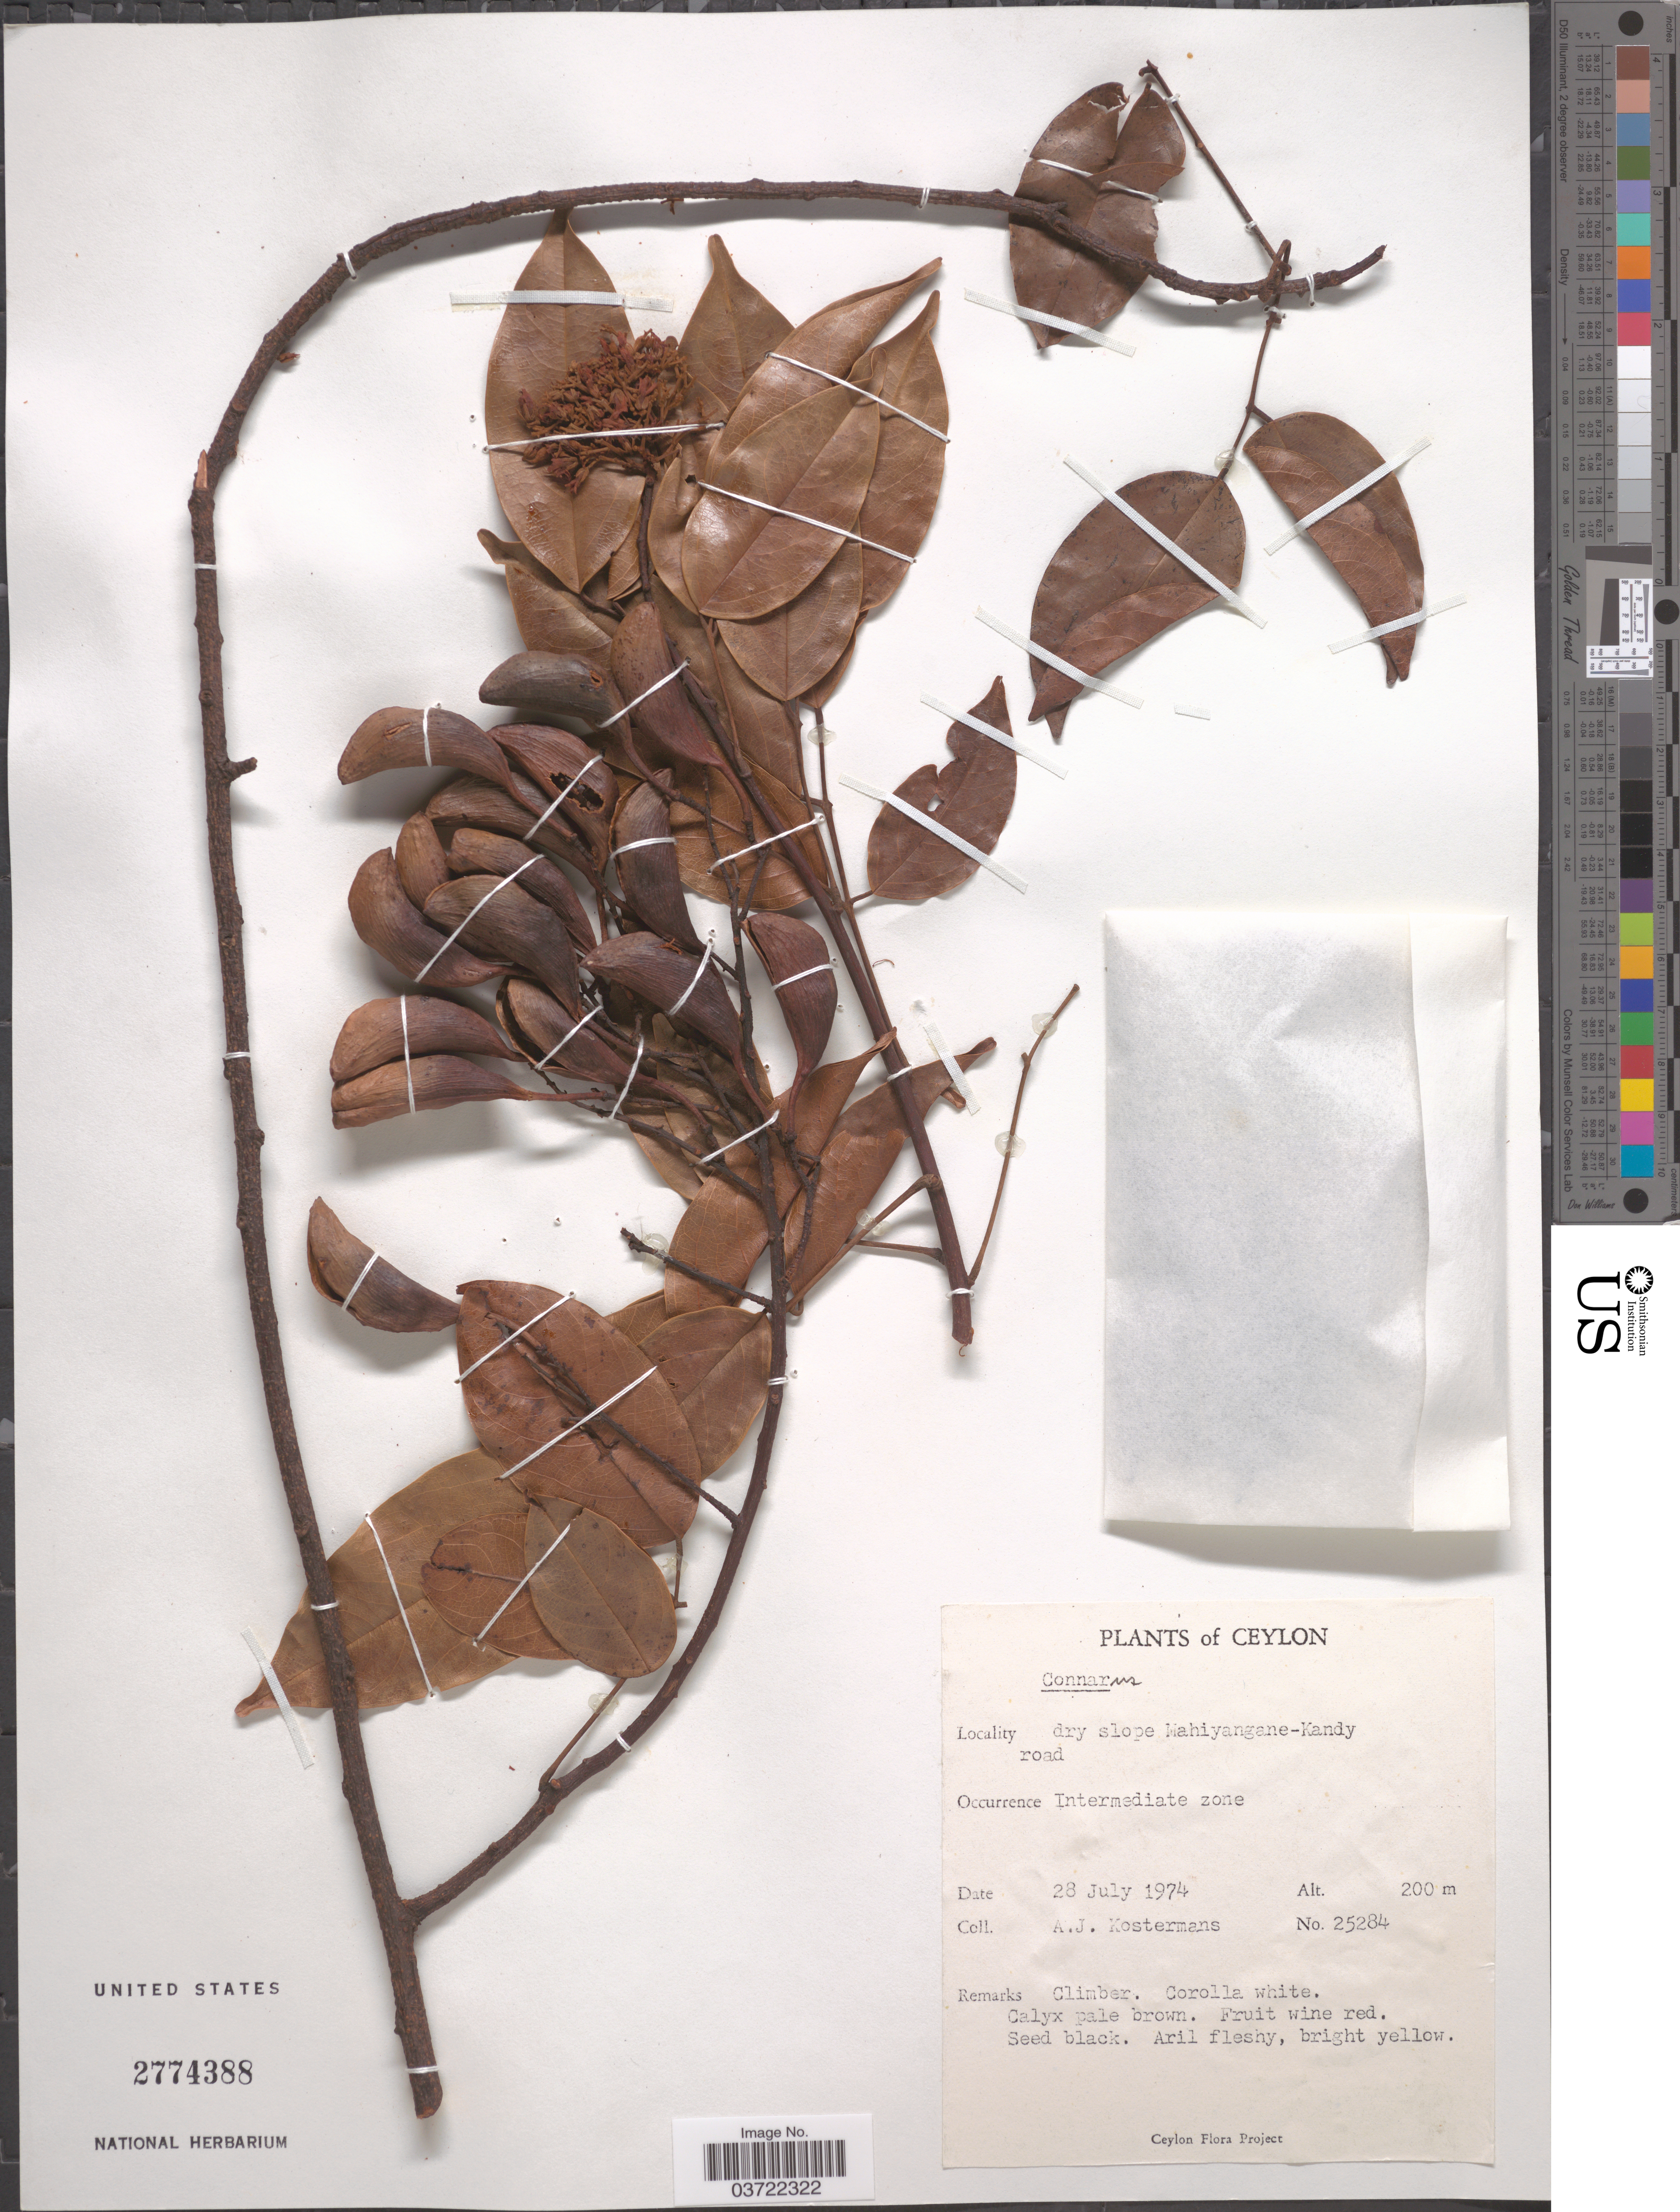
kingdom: Plantae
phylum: Tracheophyta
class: Magnoliopsida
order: Oxalidales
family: Connaraceae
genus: Connarus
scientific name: Connarus sp.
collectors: A. J. G. Kostermans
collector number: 25284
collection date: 1974-07-28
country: Sri Lanka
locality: Ceylon. Mahiyangane-Kandy road. Intermediate zone.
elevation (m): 200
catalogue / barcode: US 2774388